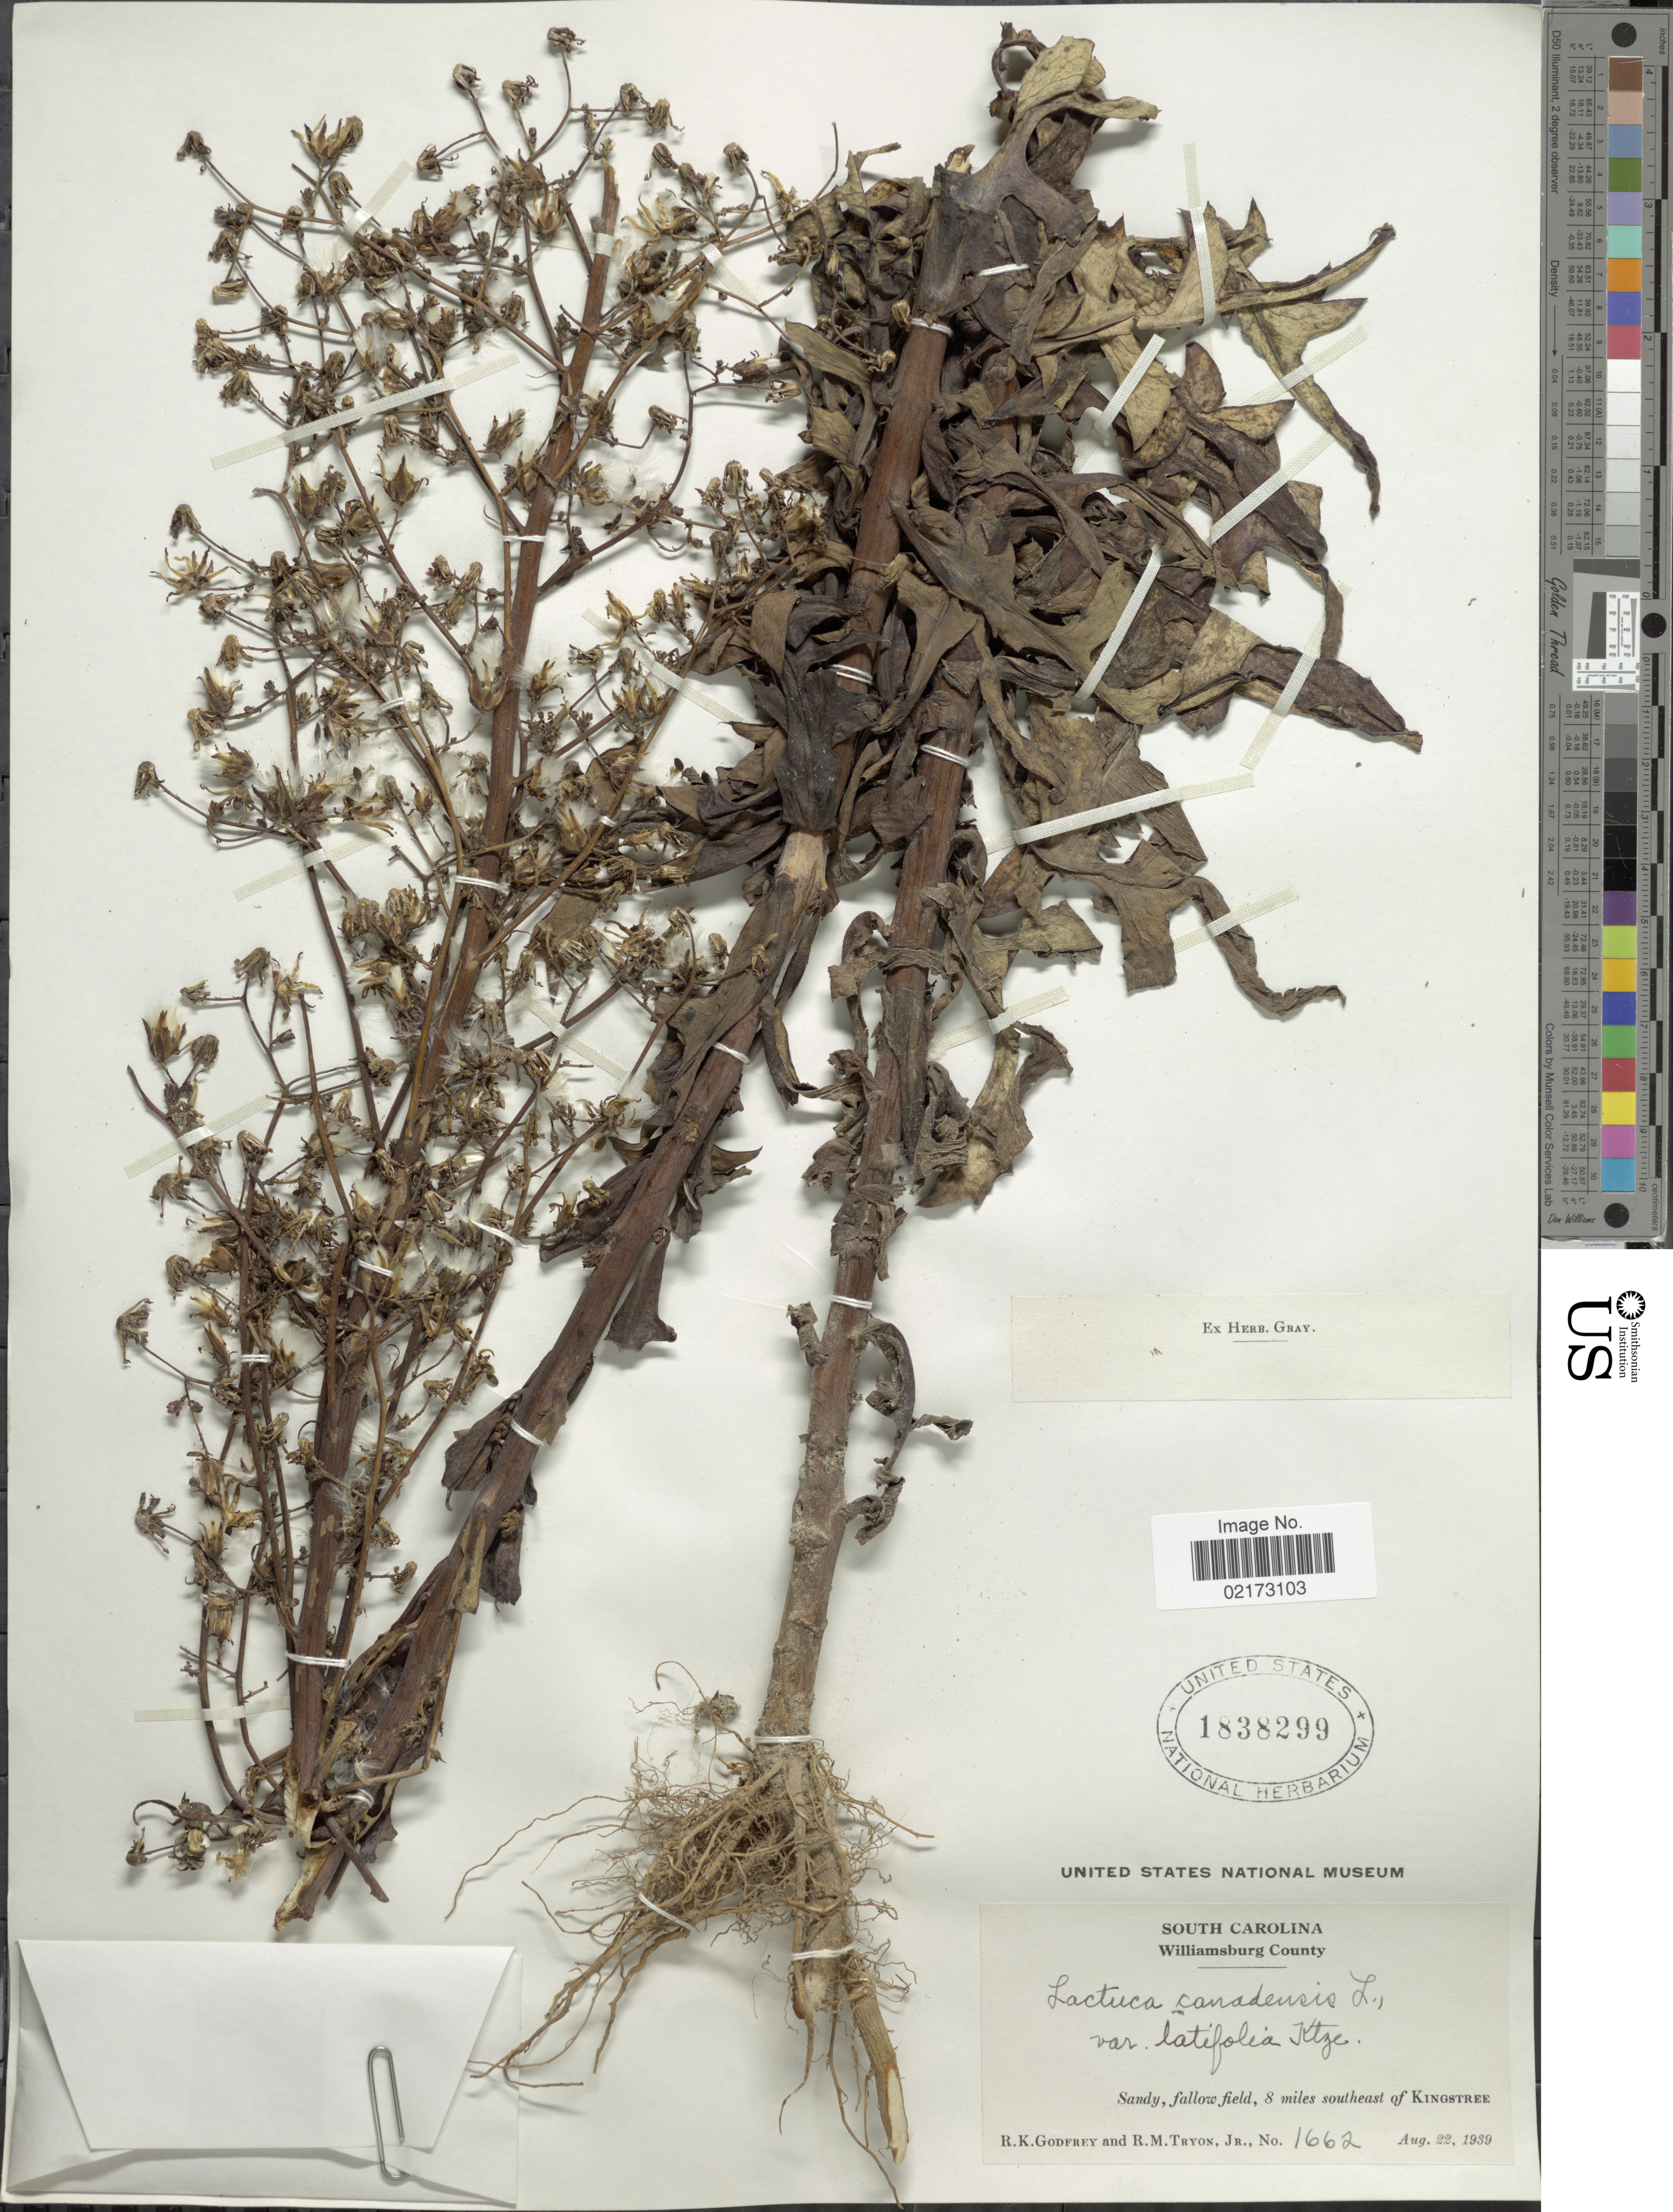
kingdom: Plantae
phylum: Tracheophyta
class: Magnoliopsida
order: Asterales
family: Asteraceae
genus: Lactuca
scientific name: Lactuca canadensis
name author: L.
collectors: R. K. Godfrey & R. M. Tryon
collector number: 1662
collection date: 1939-08-22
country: United States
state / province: South Carolina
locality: Williamsburg County, 8 miles southeast of Kingstree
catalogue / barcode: US 1838299